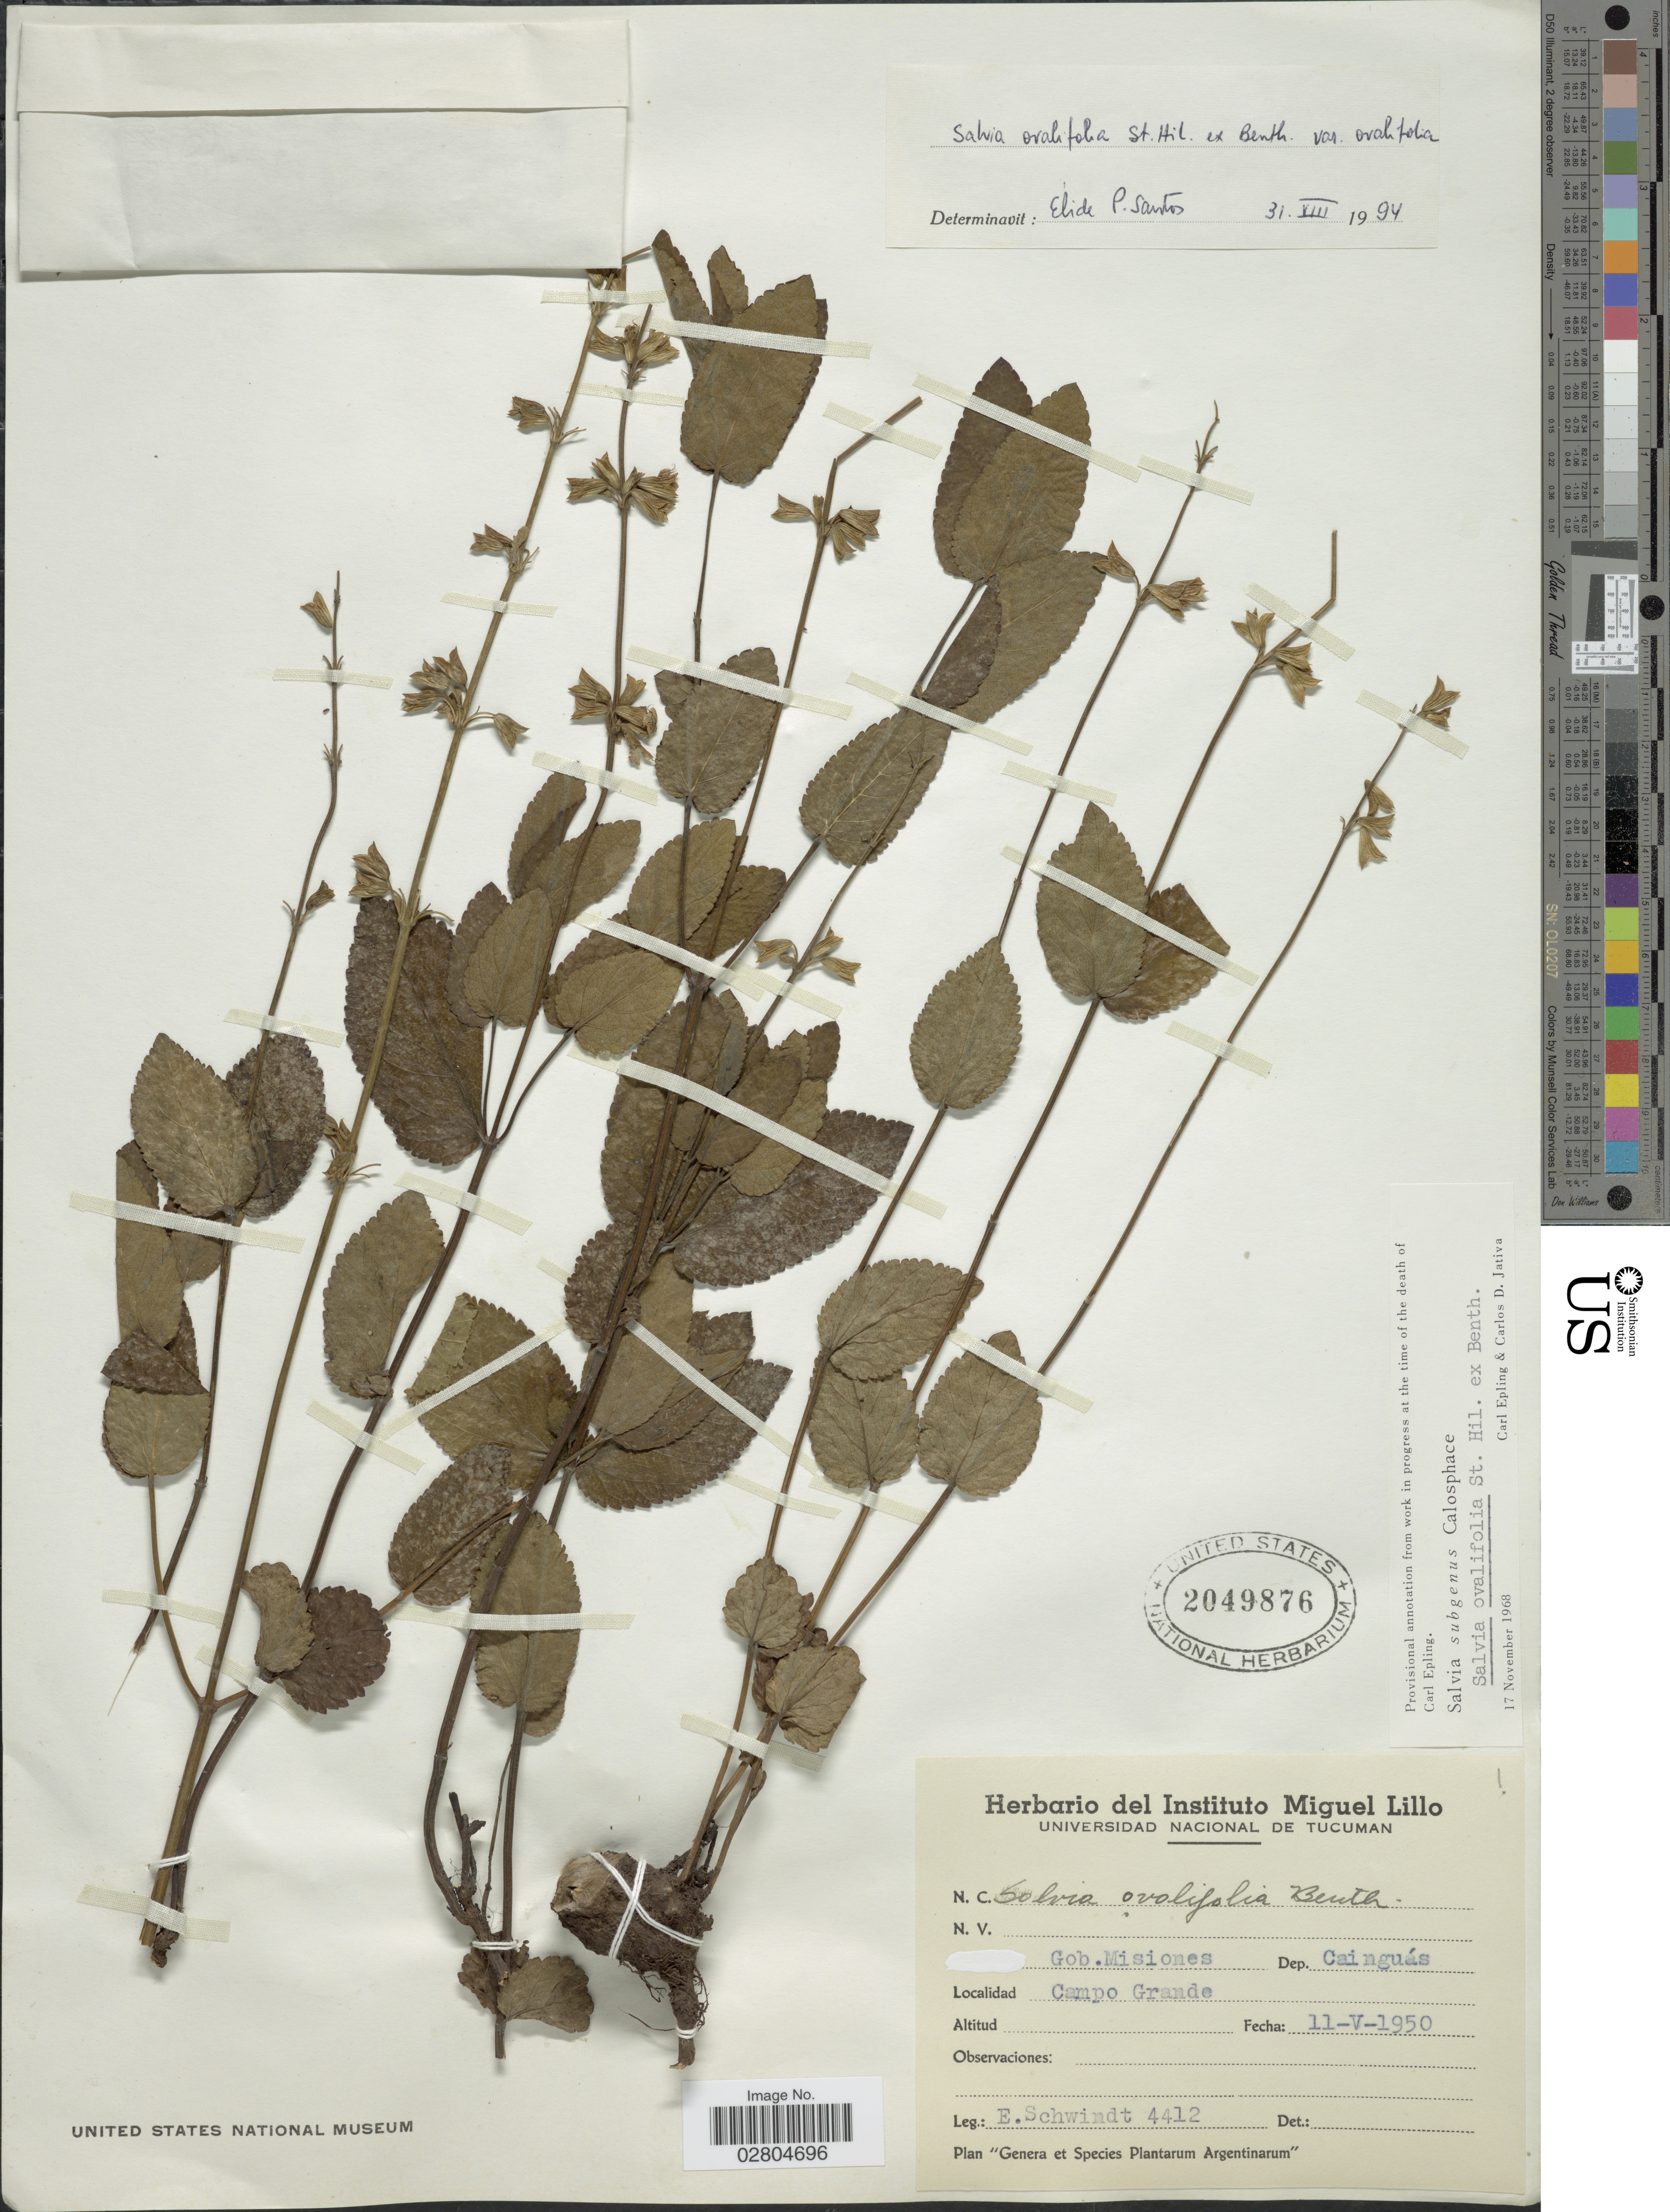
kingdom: Plantae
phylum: Tracheophyta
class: Magnoliopsida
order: Lamiales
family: Lamiaceae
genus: Salvia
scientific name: Salvia ovalifolia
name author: A. St.-Hil. ex Benth.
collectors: E. Schwindt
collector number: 4412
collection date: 1950-05-11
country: Argentina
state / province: Misiones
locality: Gob. Misiones. Dep. Cainguás. Campo Grande.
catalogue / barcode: US 2049876